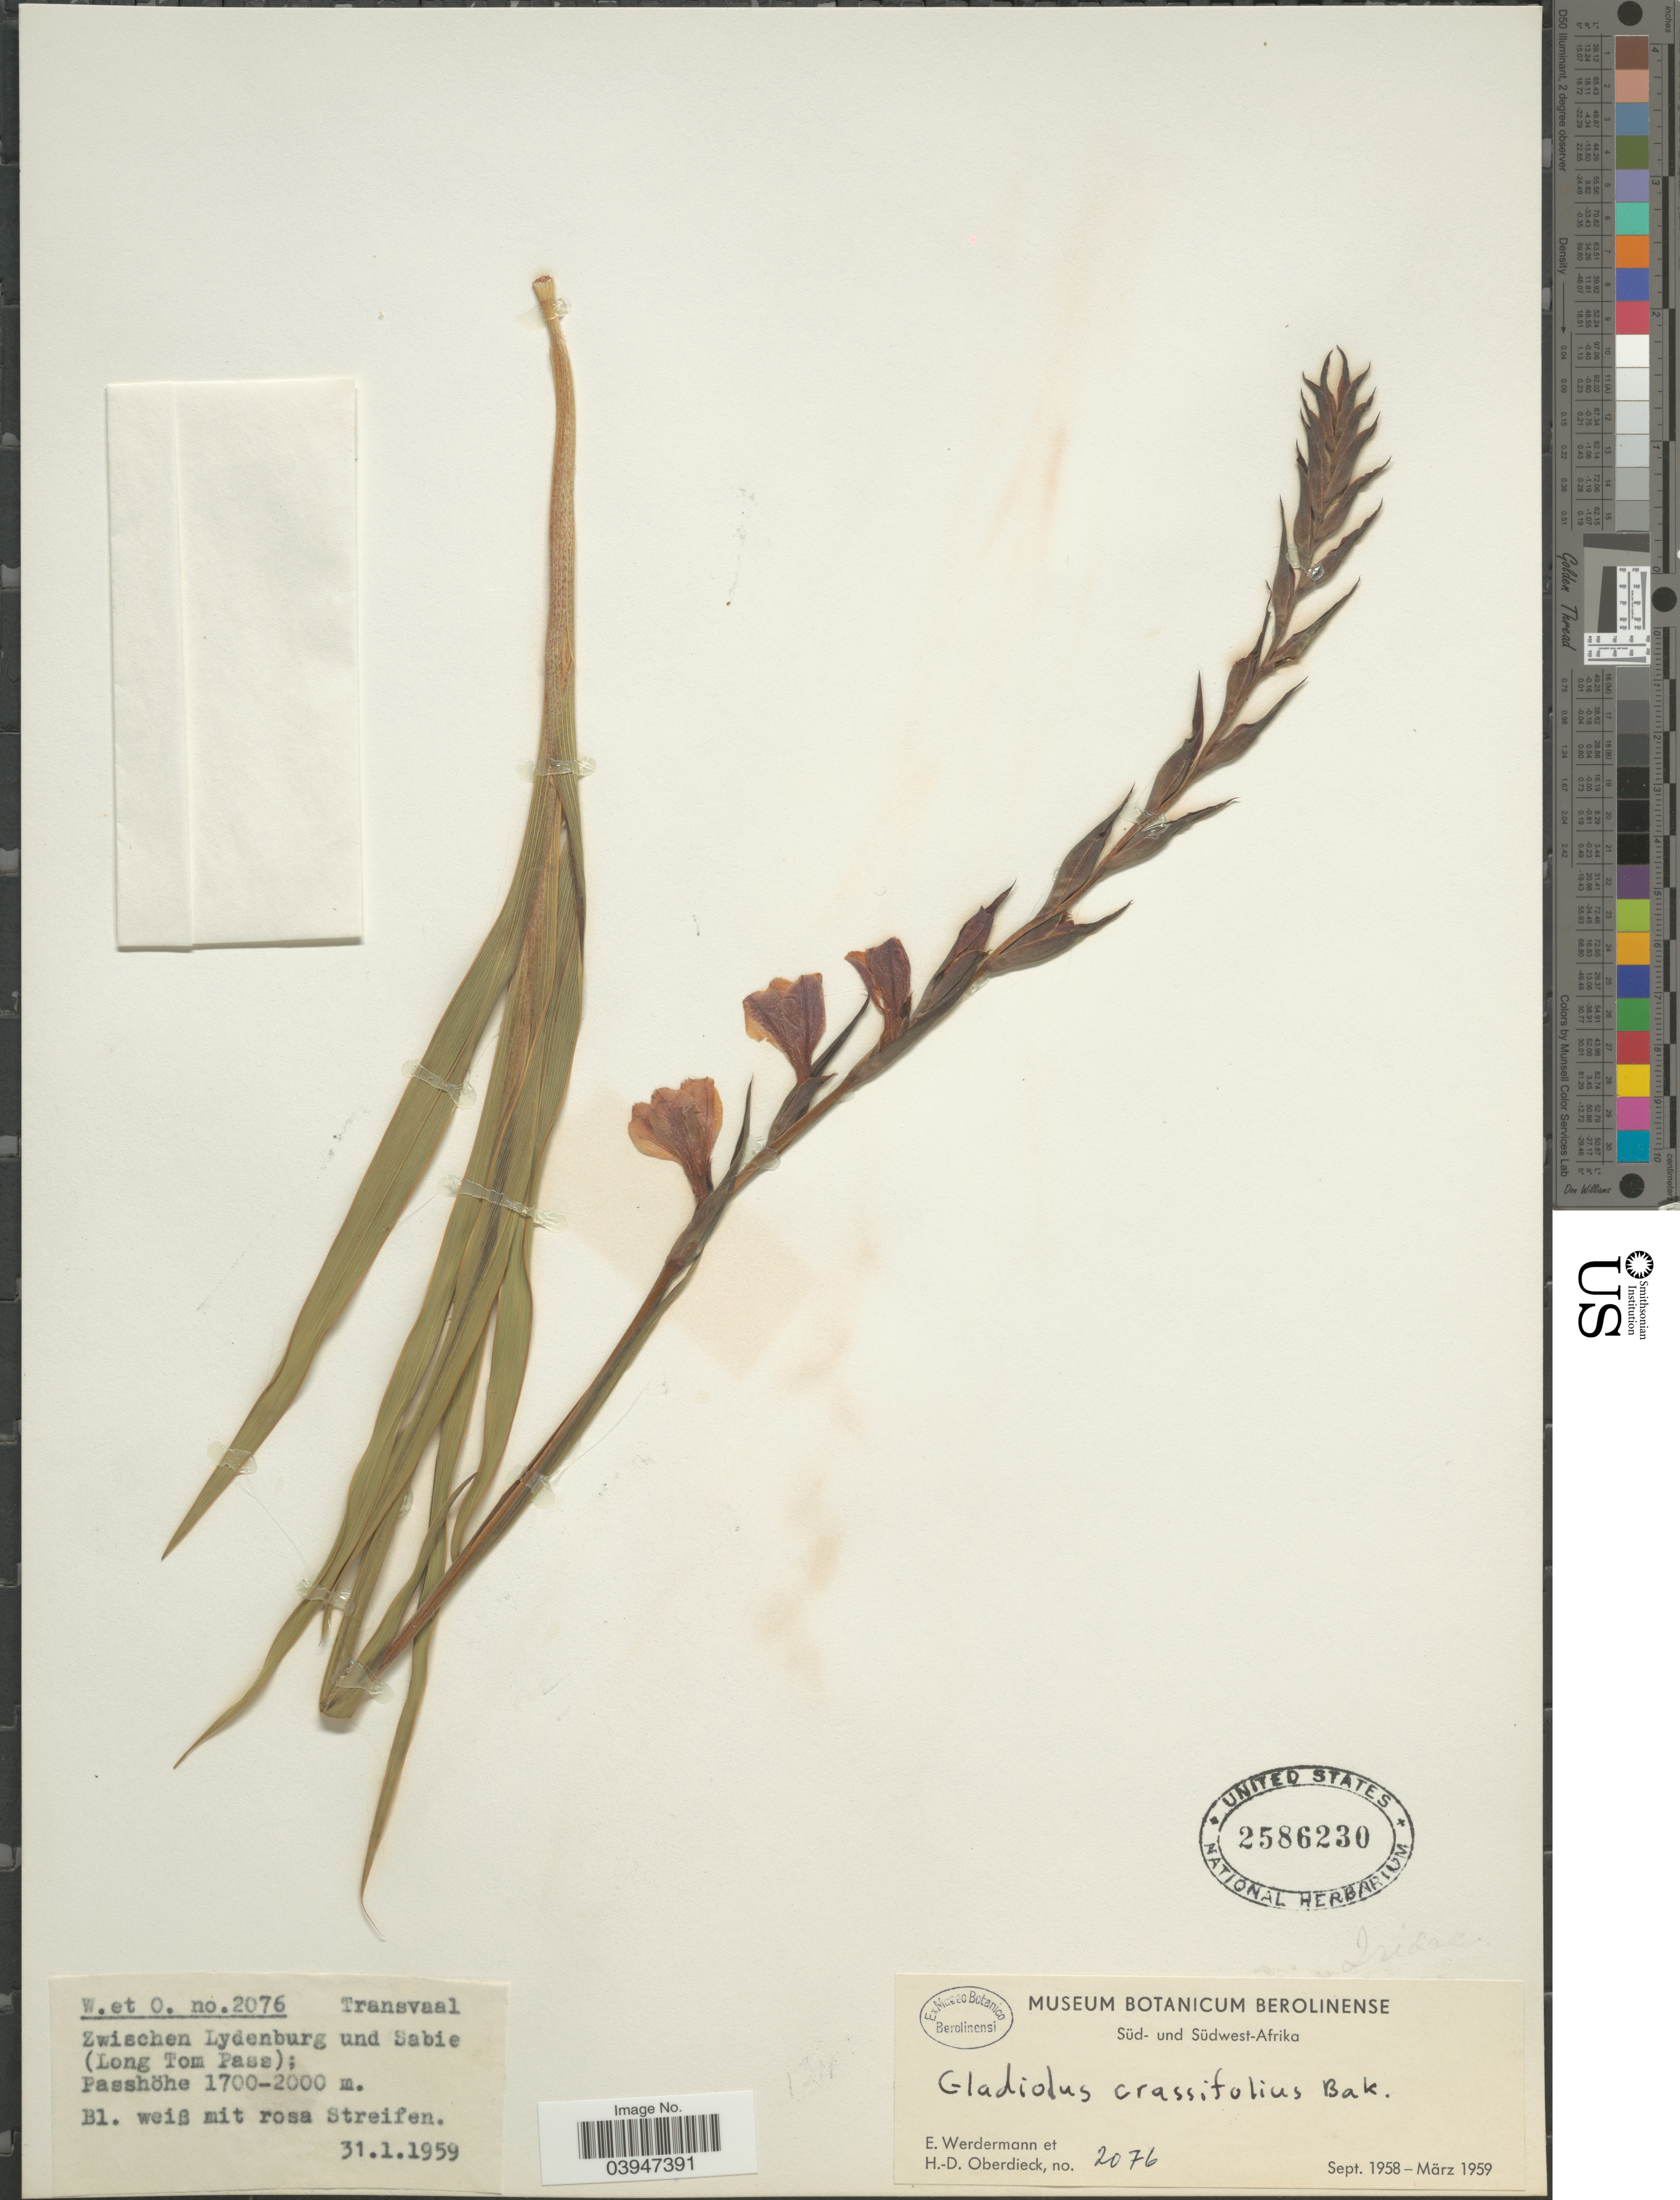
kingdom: Plantae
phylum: Tracheophyta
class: Liliopsida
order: Asparagales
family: Iridaceae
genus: Gladiolus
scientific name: Gladiolus crassifolius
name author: Baker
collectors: E. Werdermann & H. Oberdieck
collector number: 2076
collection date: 1959-01-31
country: South Africa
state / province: Mpumalanga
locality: Transvaal. Zwischen Lydenburg und Sabie (Long Tom Pass); Passhöhe.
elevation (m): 1700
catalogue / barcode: US 2586230